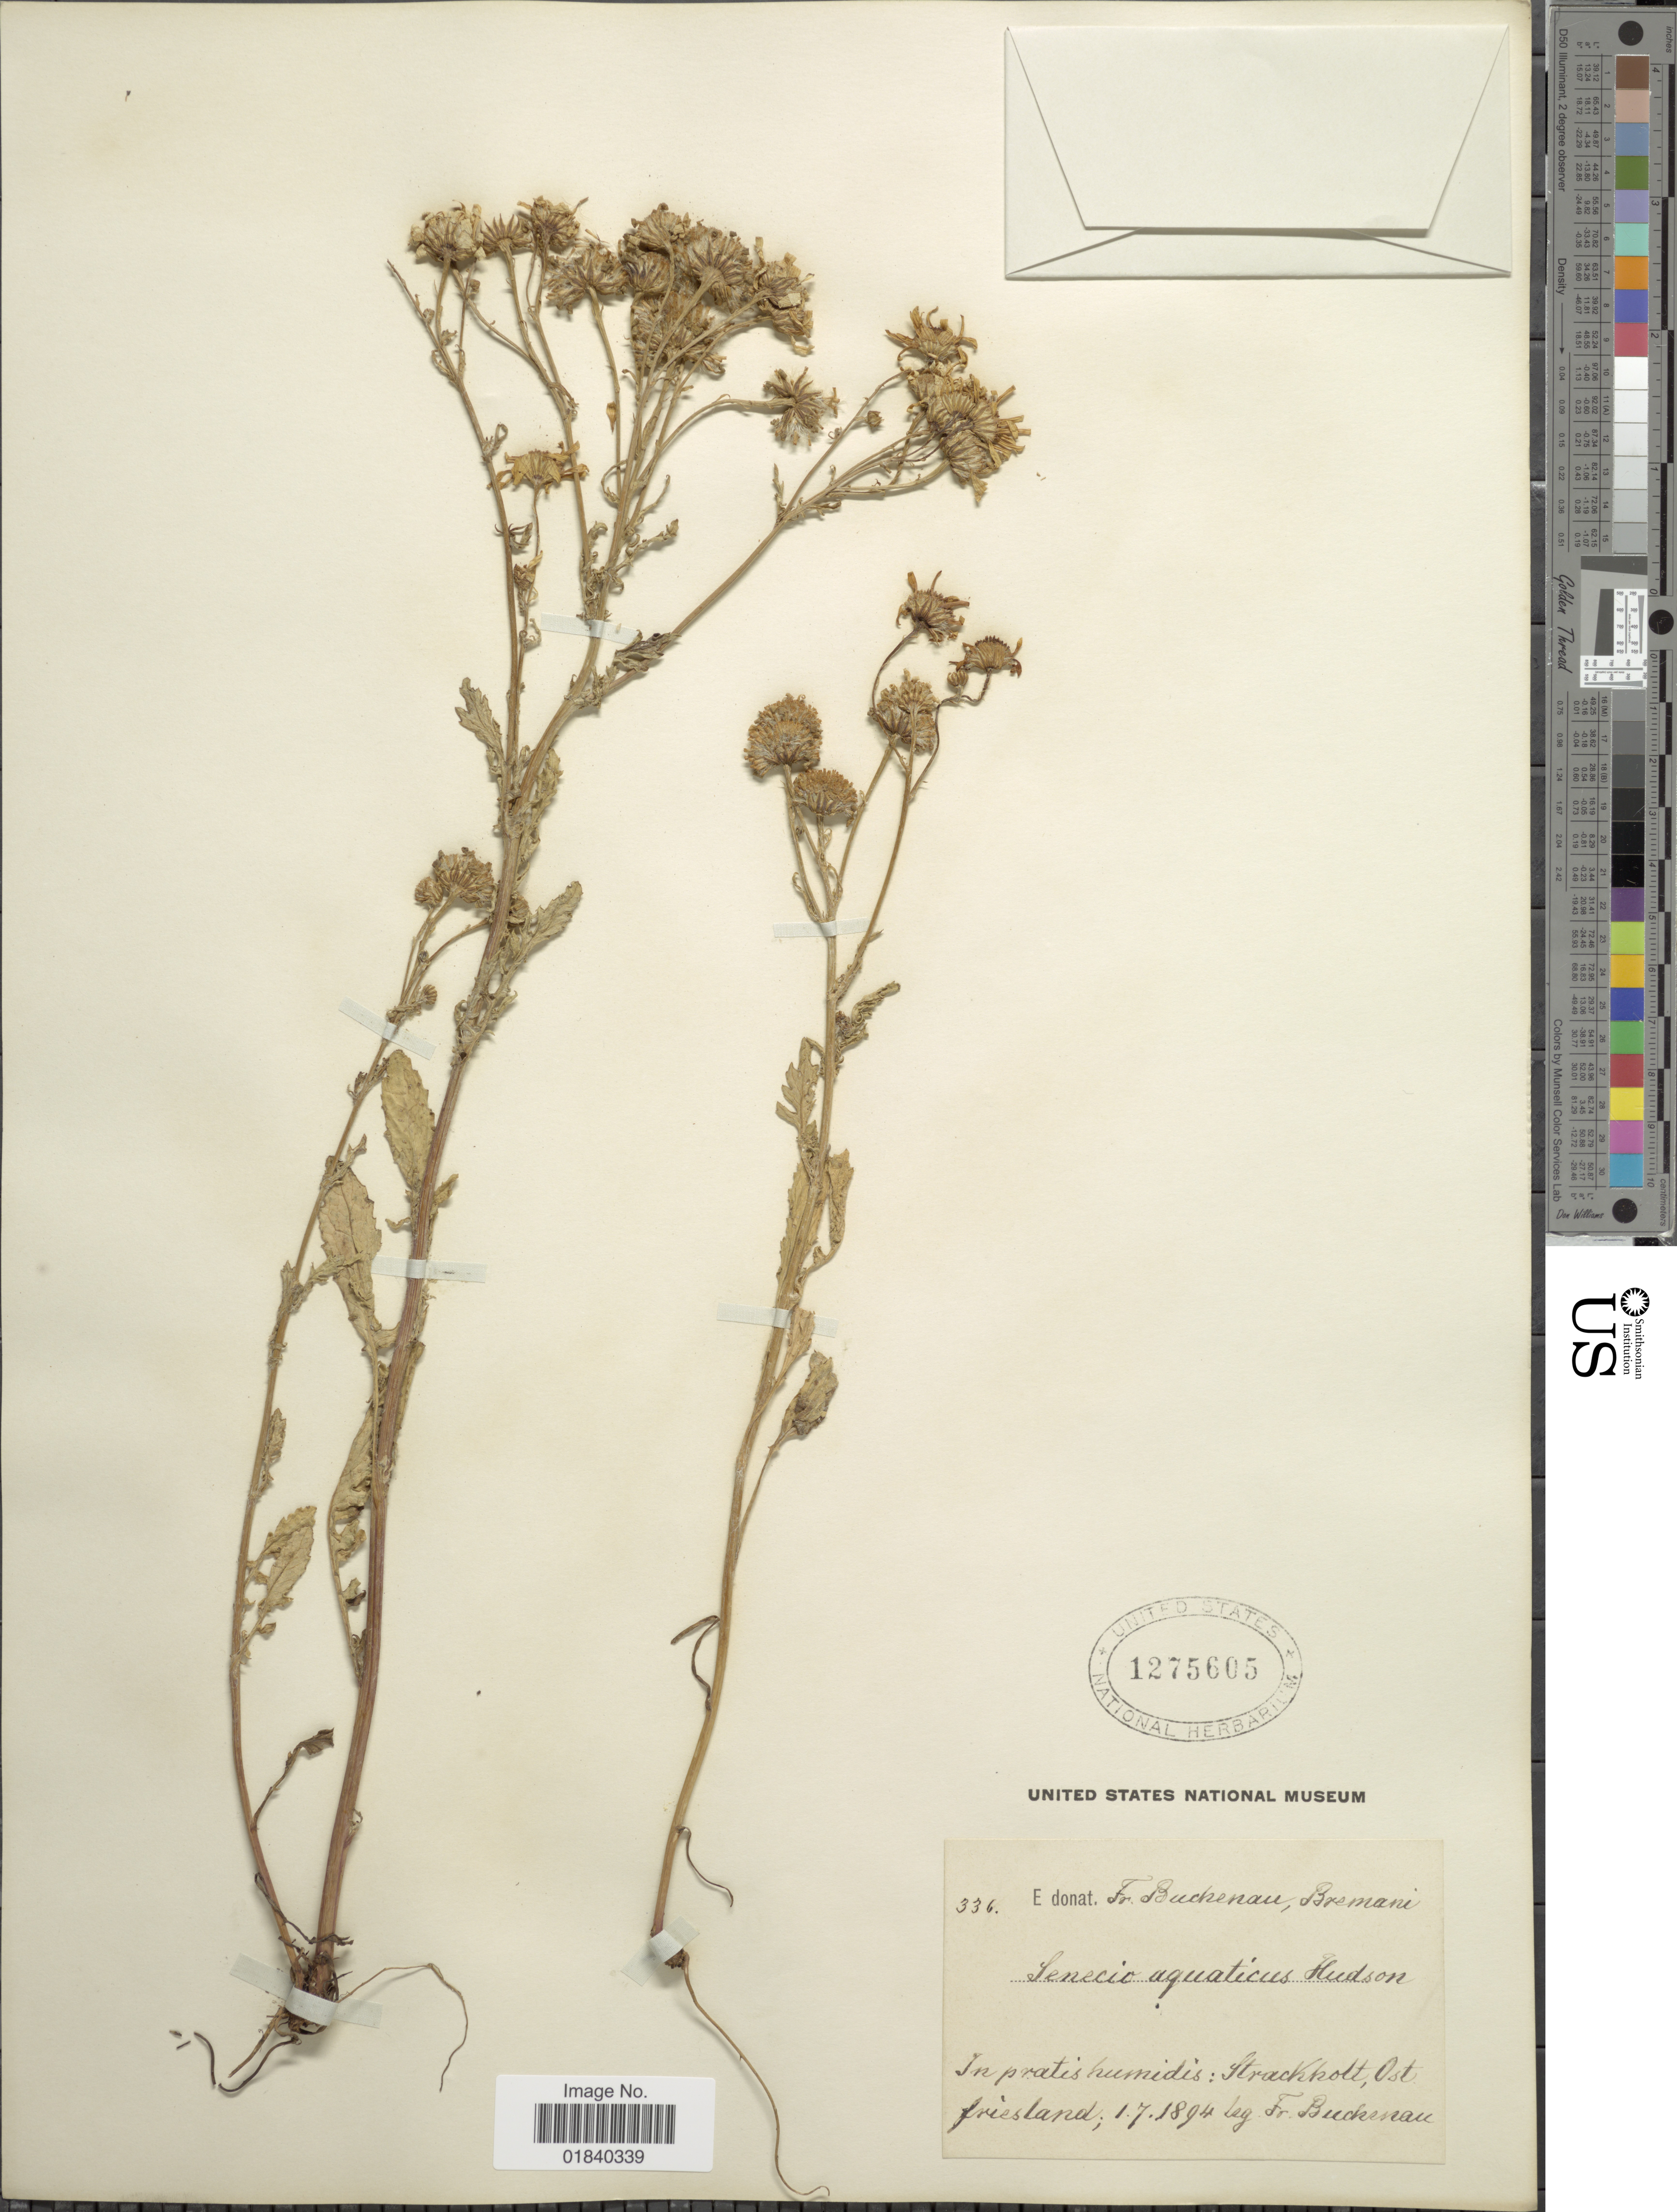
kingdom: Plantae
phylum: Tracheophyta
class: Magnoliopsida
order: Asterales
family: Asteraceae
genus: Senecio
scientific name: Senecio aquaticus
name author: Huds.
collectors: F. Buckenau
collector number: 336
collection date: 1894-07-01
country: Netherlands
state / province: Friesland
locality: In pratis humidis: Strackkott, Ost. friesland.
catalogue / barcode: US 1275605